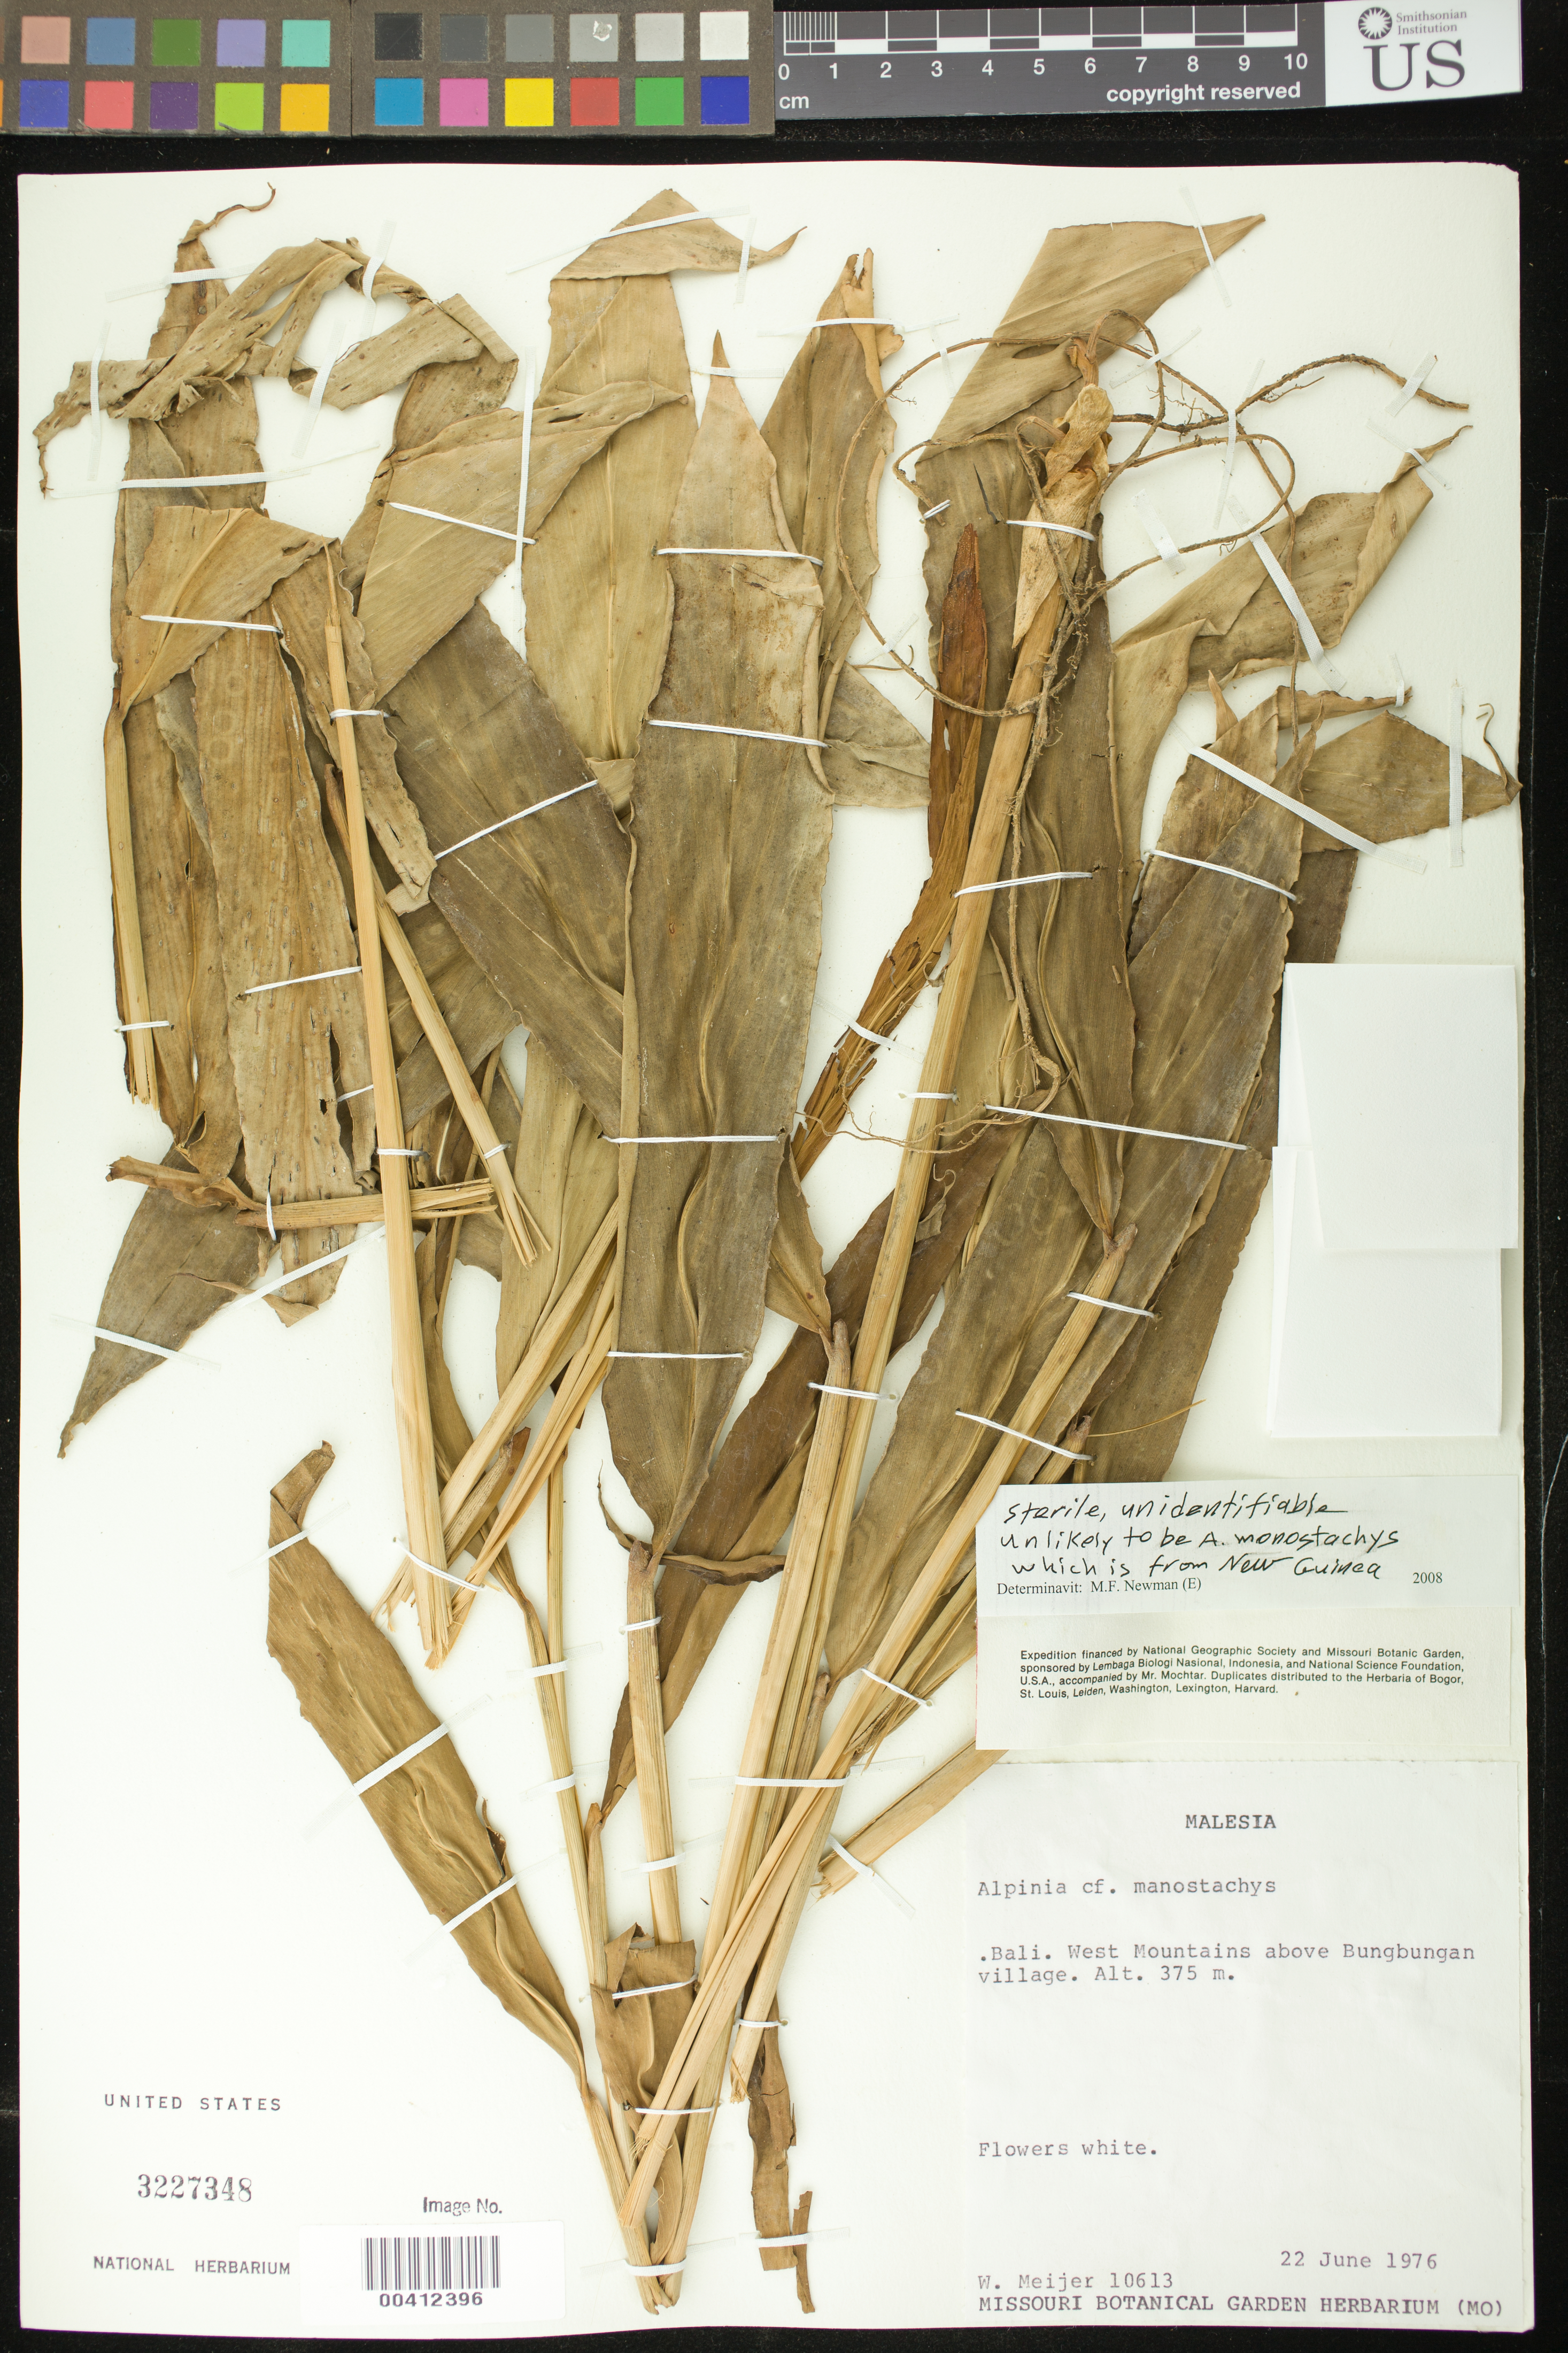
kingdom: Plantae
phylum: Tracheophyta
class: Liliopsida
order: Zingiberales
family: Zingiberaceae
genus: Alpinia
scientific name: Alpinia manostachys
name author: Valeton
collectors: W. Meijer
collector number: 10613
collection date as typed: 22 Jun 1976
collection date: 1976-06-22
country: Indonesia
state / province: Nusa Tenggara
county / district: Bali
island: Bali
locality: West mtns. above bungbungan village [Lesser Sunda Is.]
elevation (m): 375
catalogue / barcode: US 3227348